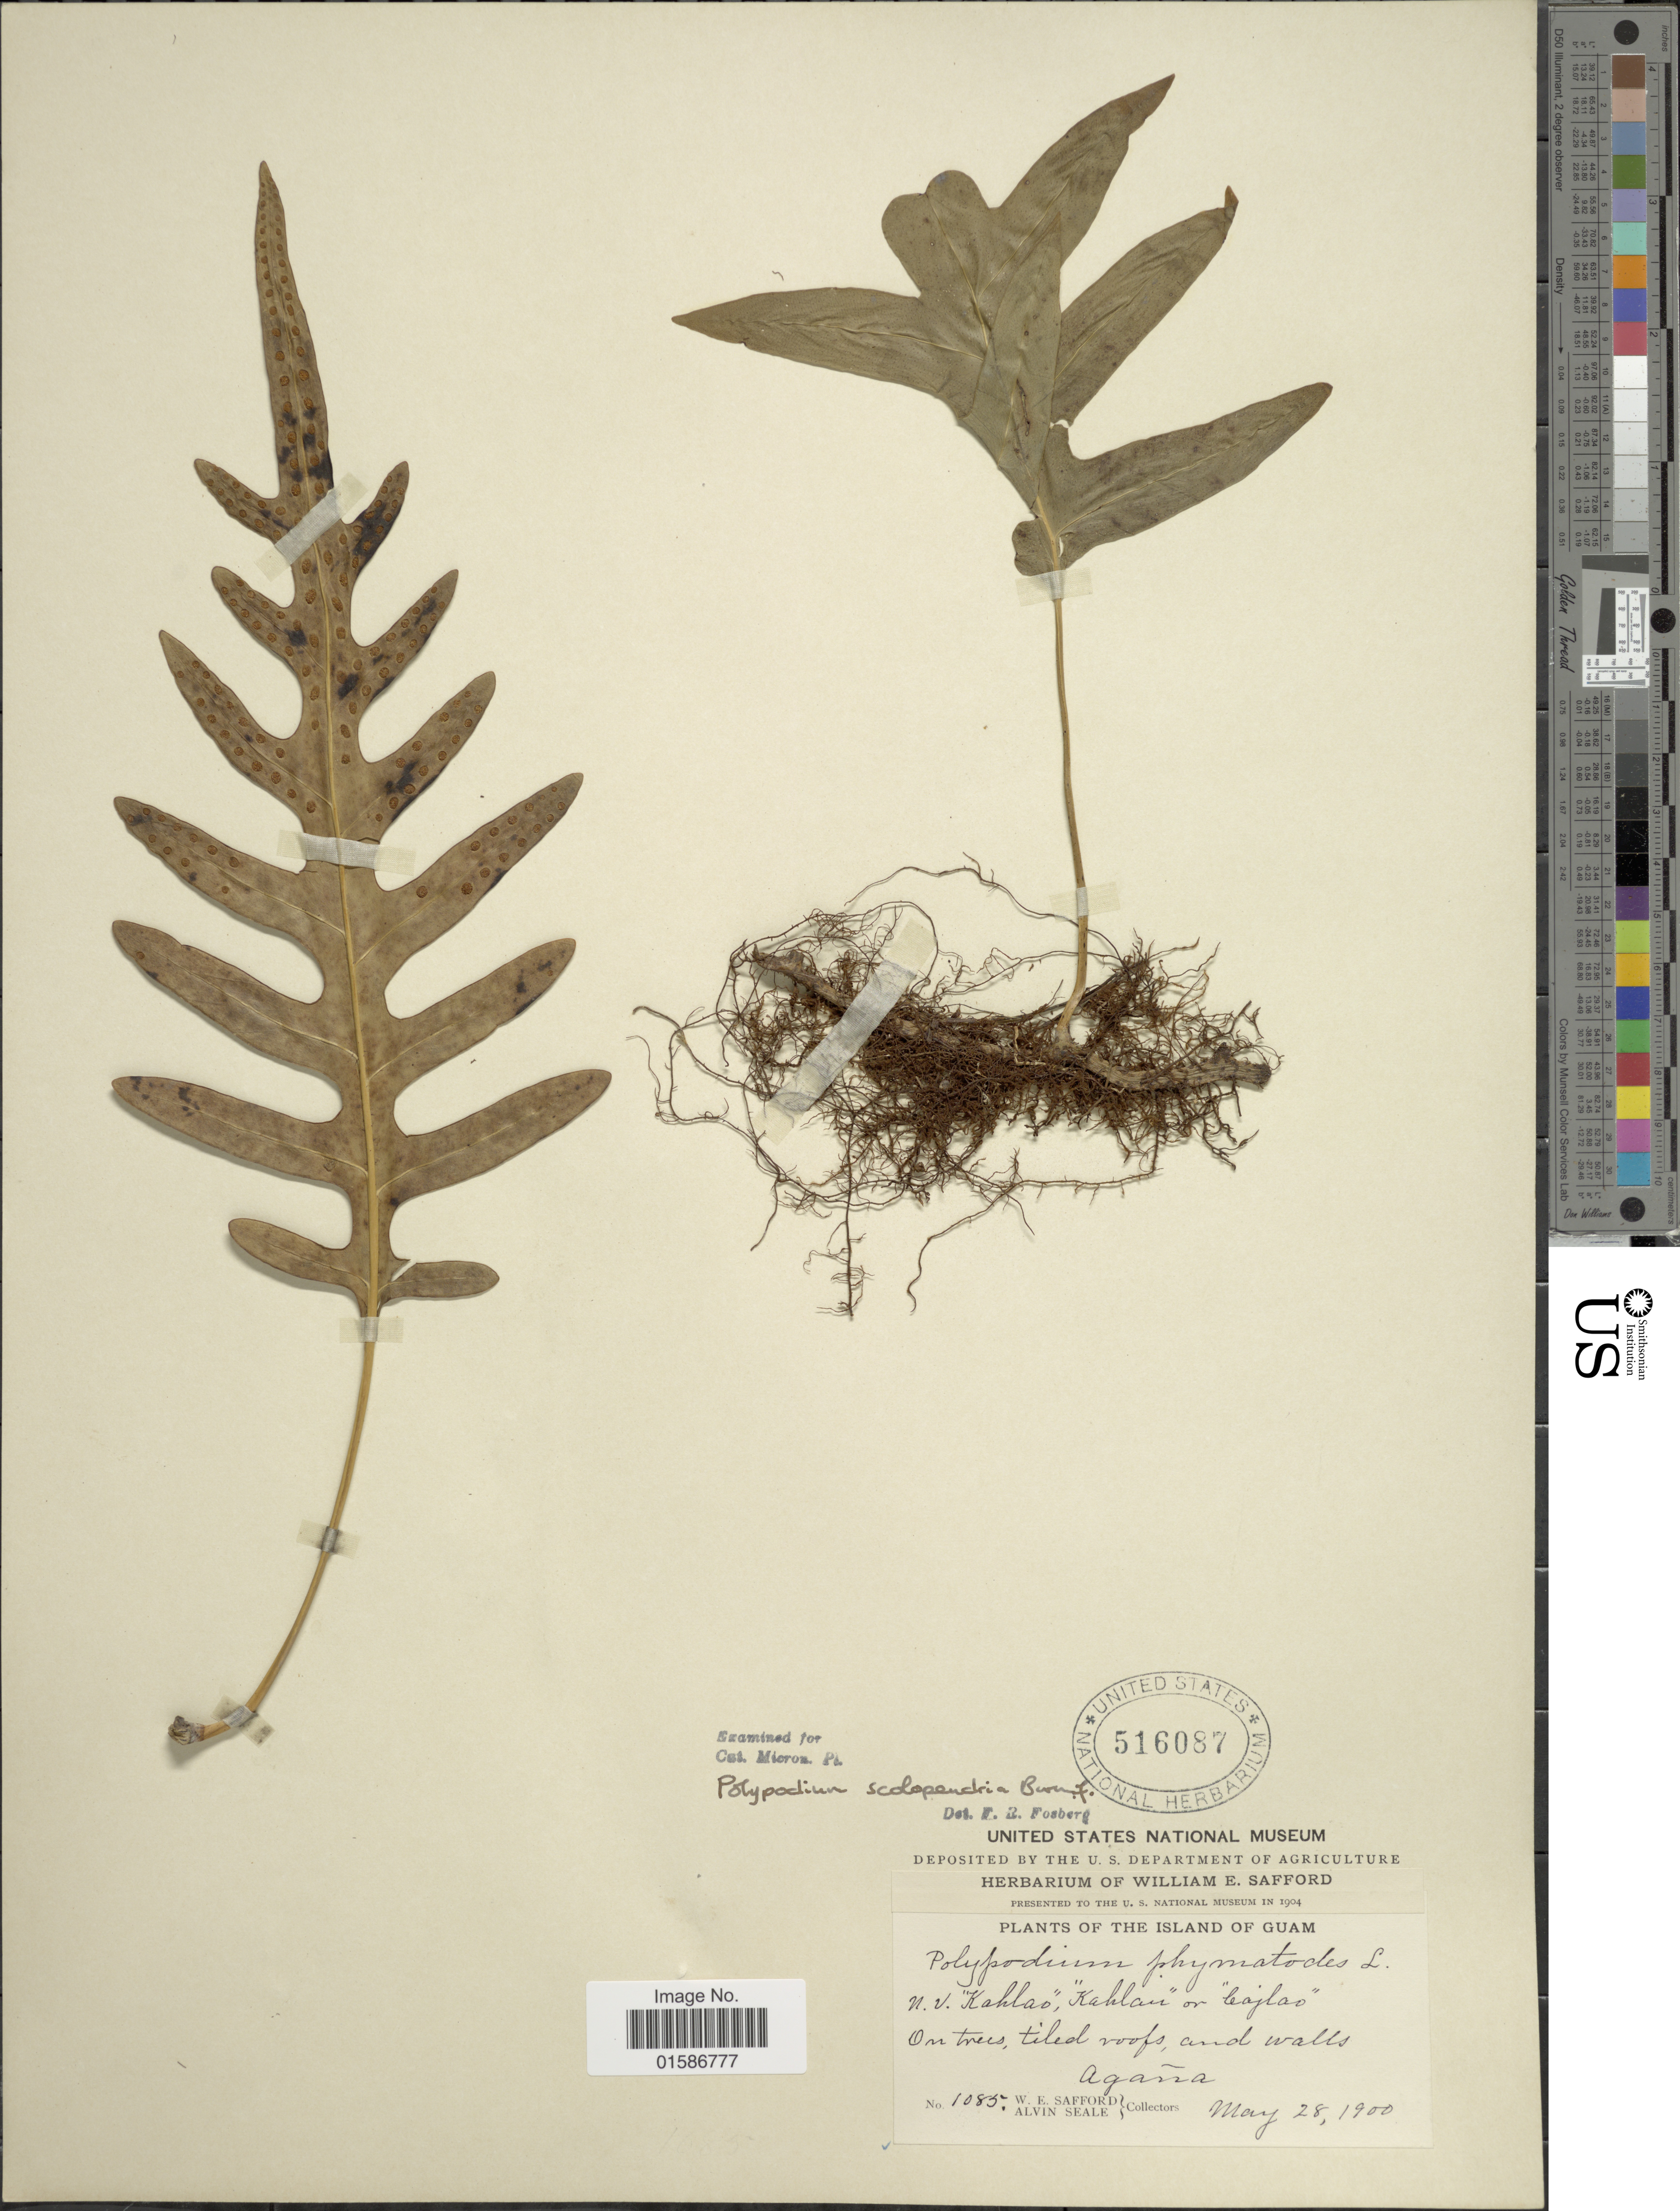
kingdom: Plantae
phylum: Tracheophyta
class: Polypodiopsida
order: Polypodiales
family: Polypodiaceae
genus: Microsorum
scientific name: Microsorum scolopendria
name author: (Burm. f.) Copel.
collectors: W. E. Safford & A. Seale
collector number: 1085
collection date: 1900-05-28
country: Guam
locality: The Island of Guam, Agaña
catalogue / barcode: US 516087